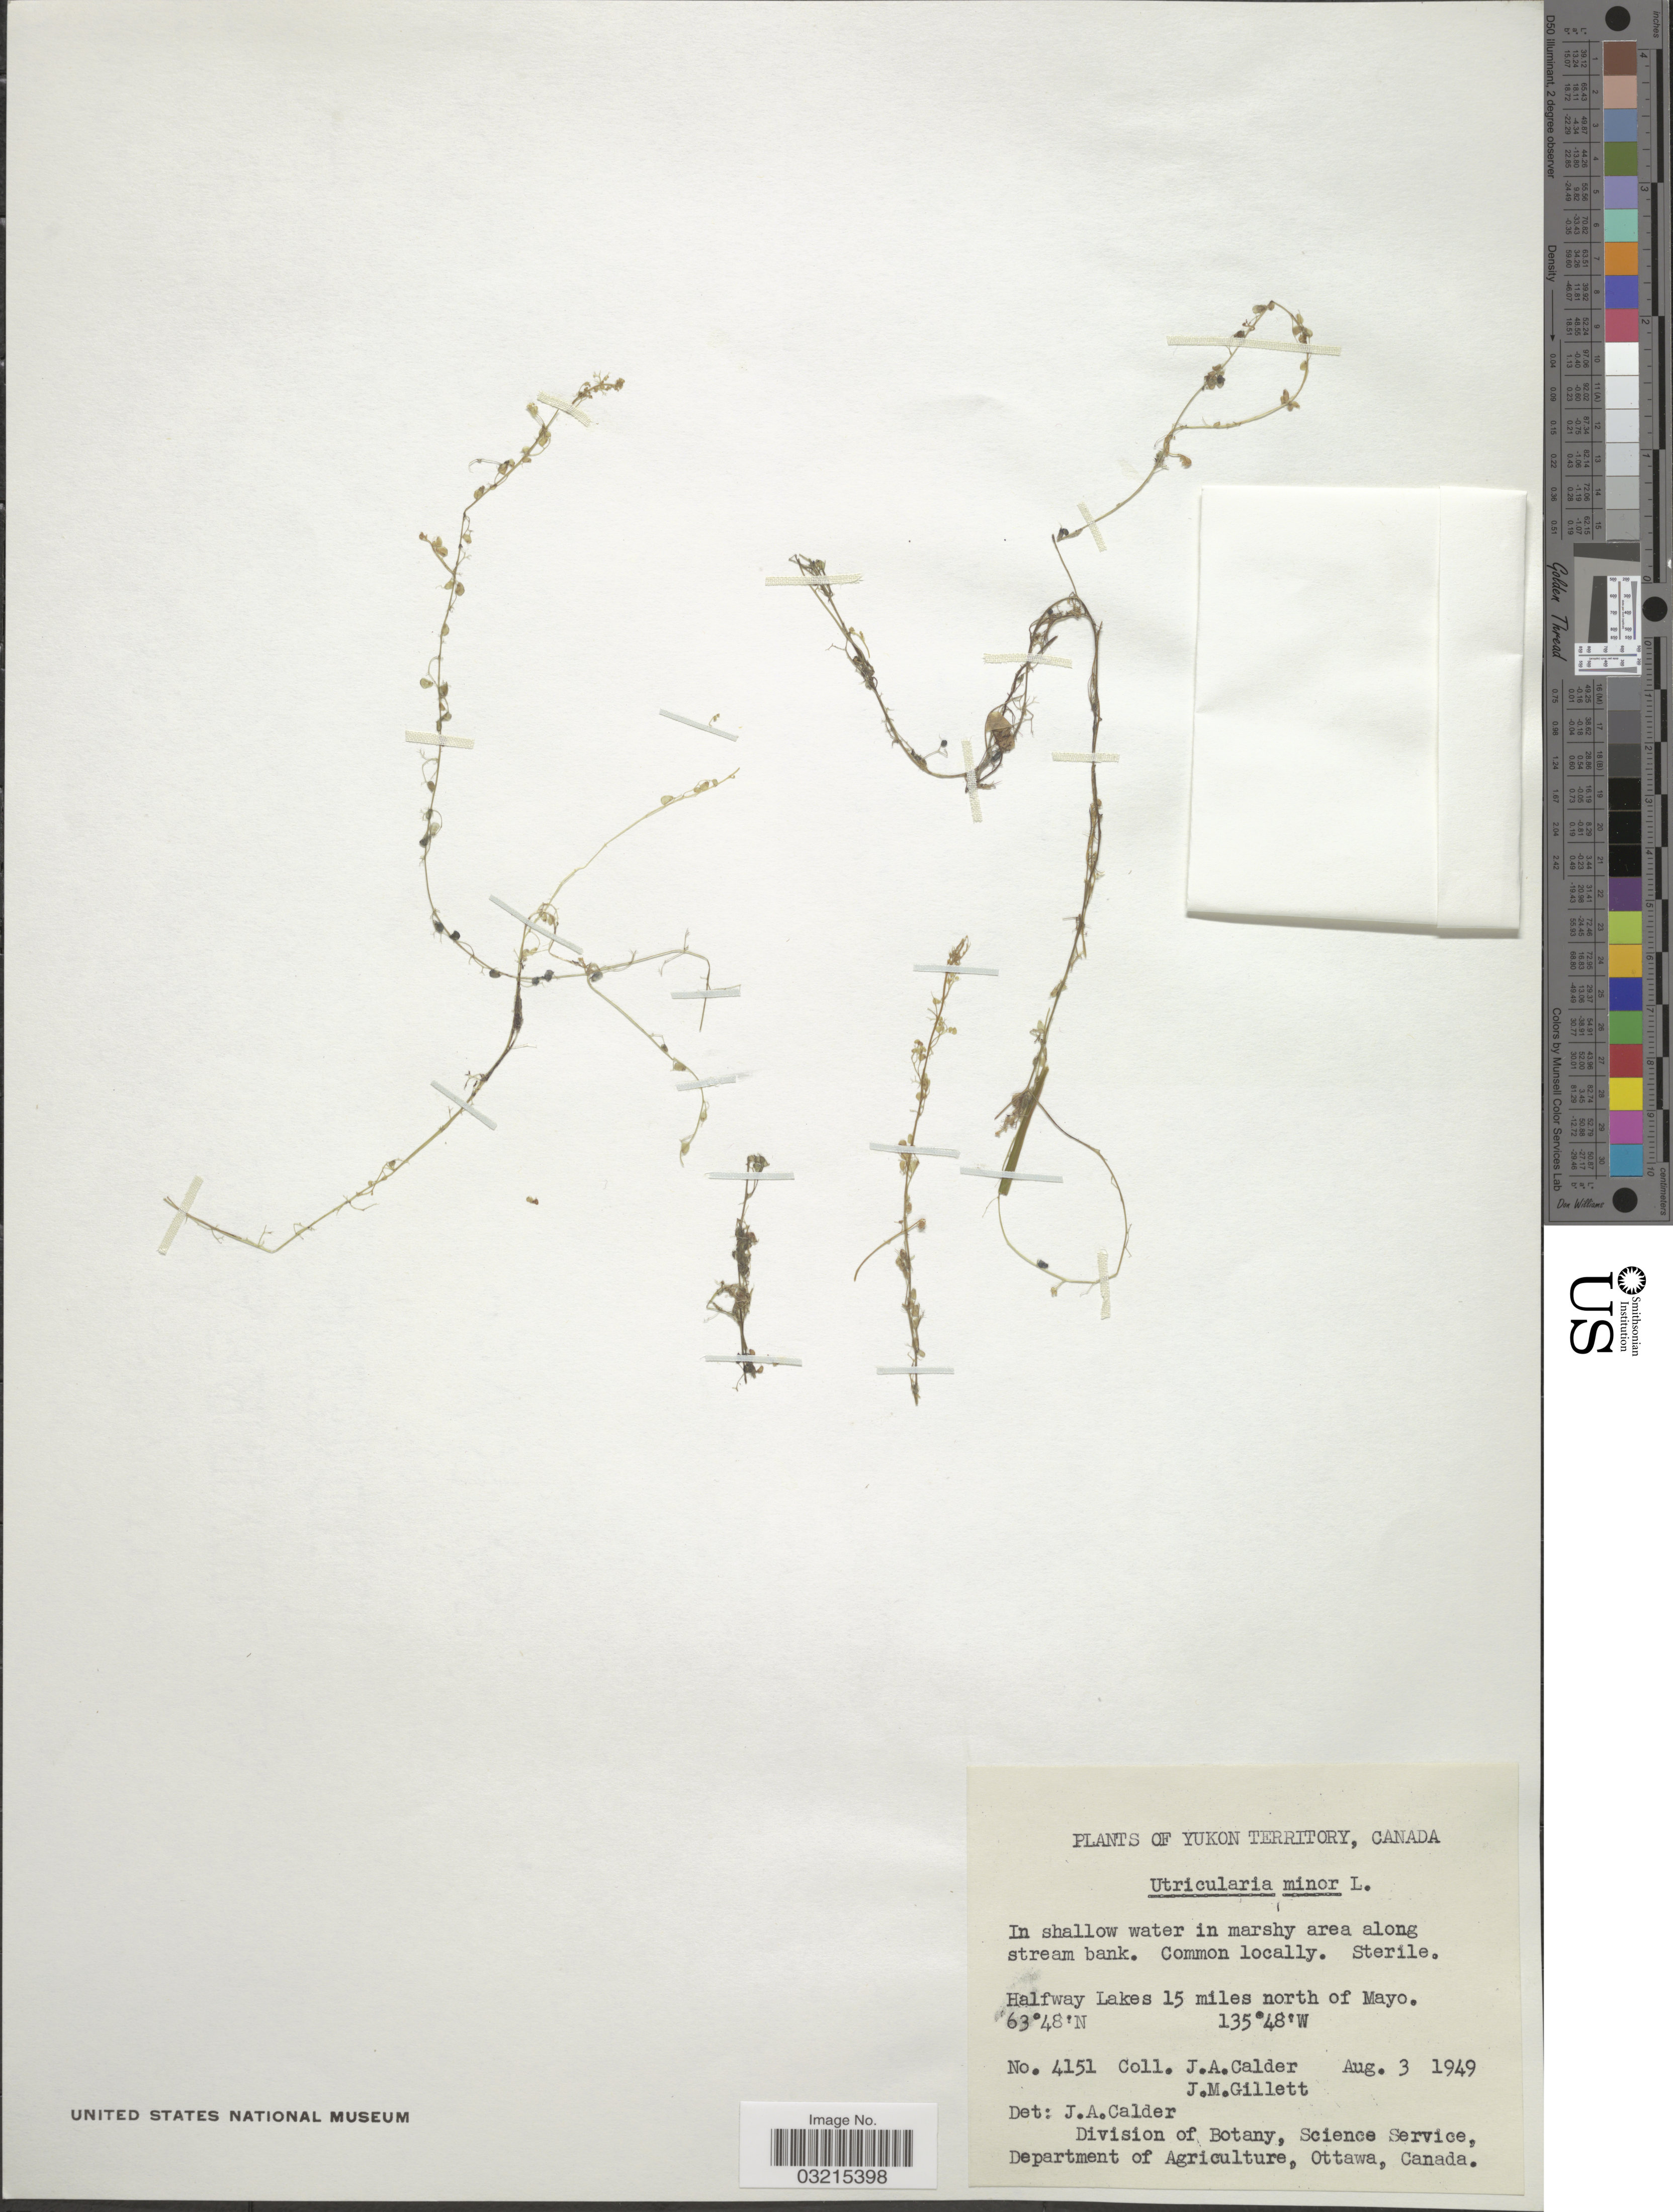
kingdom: Plantae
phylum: Tracheophyta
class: Magnoliopsida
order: Lamiales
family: Lentibulariaceae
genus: Utricularia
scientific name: Utricularia minor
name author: L.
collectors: J. A. Calder & J. M. Gillett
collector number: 4151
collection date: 1949-08-03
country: Canada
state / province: Yukon Territory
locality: Halfway Lakes 15 miles north of Mayo.